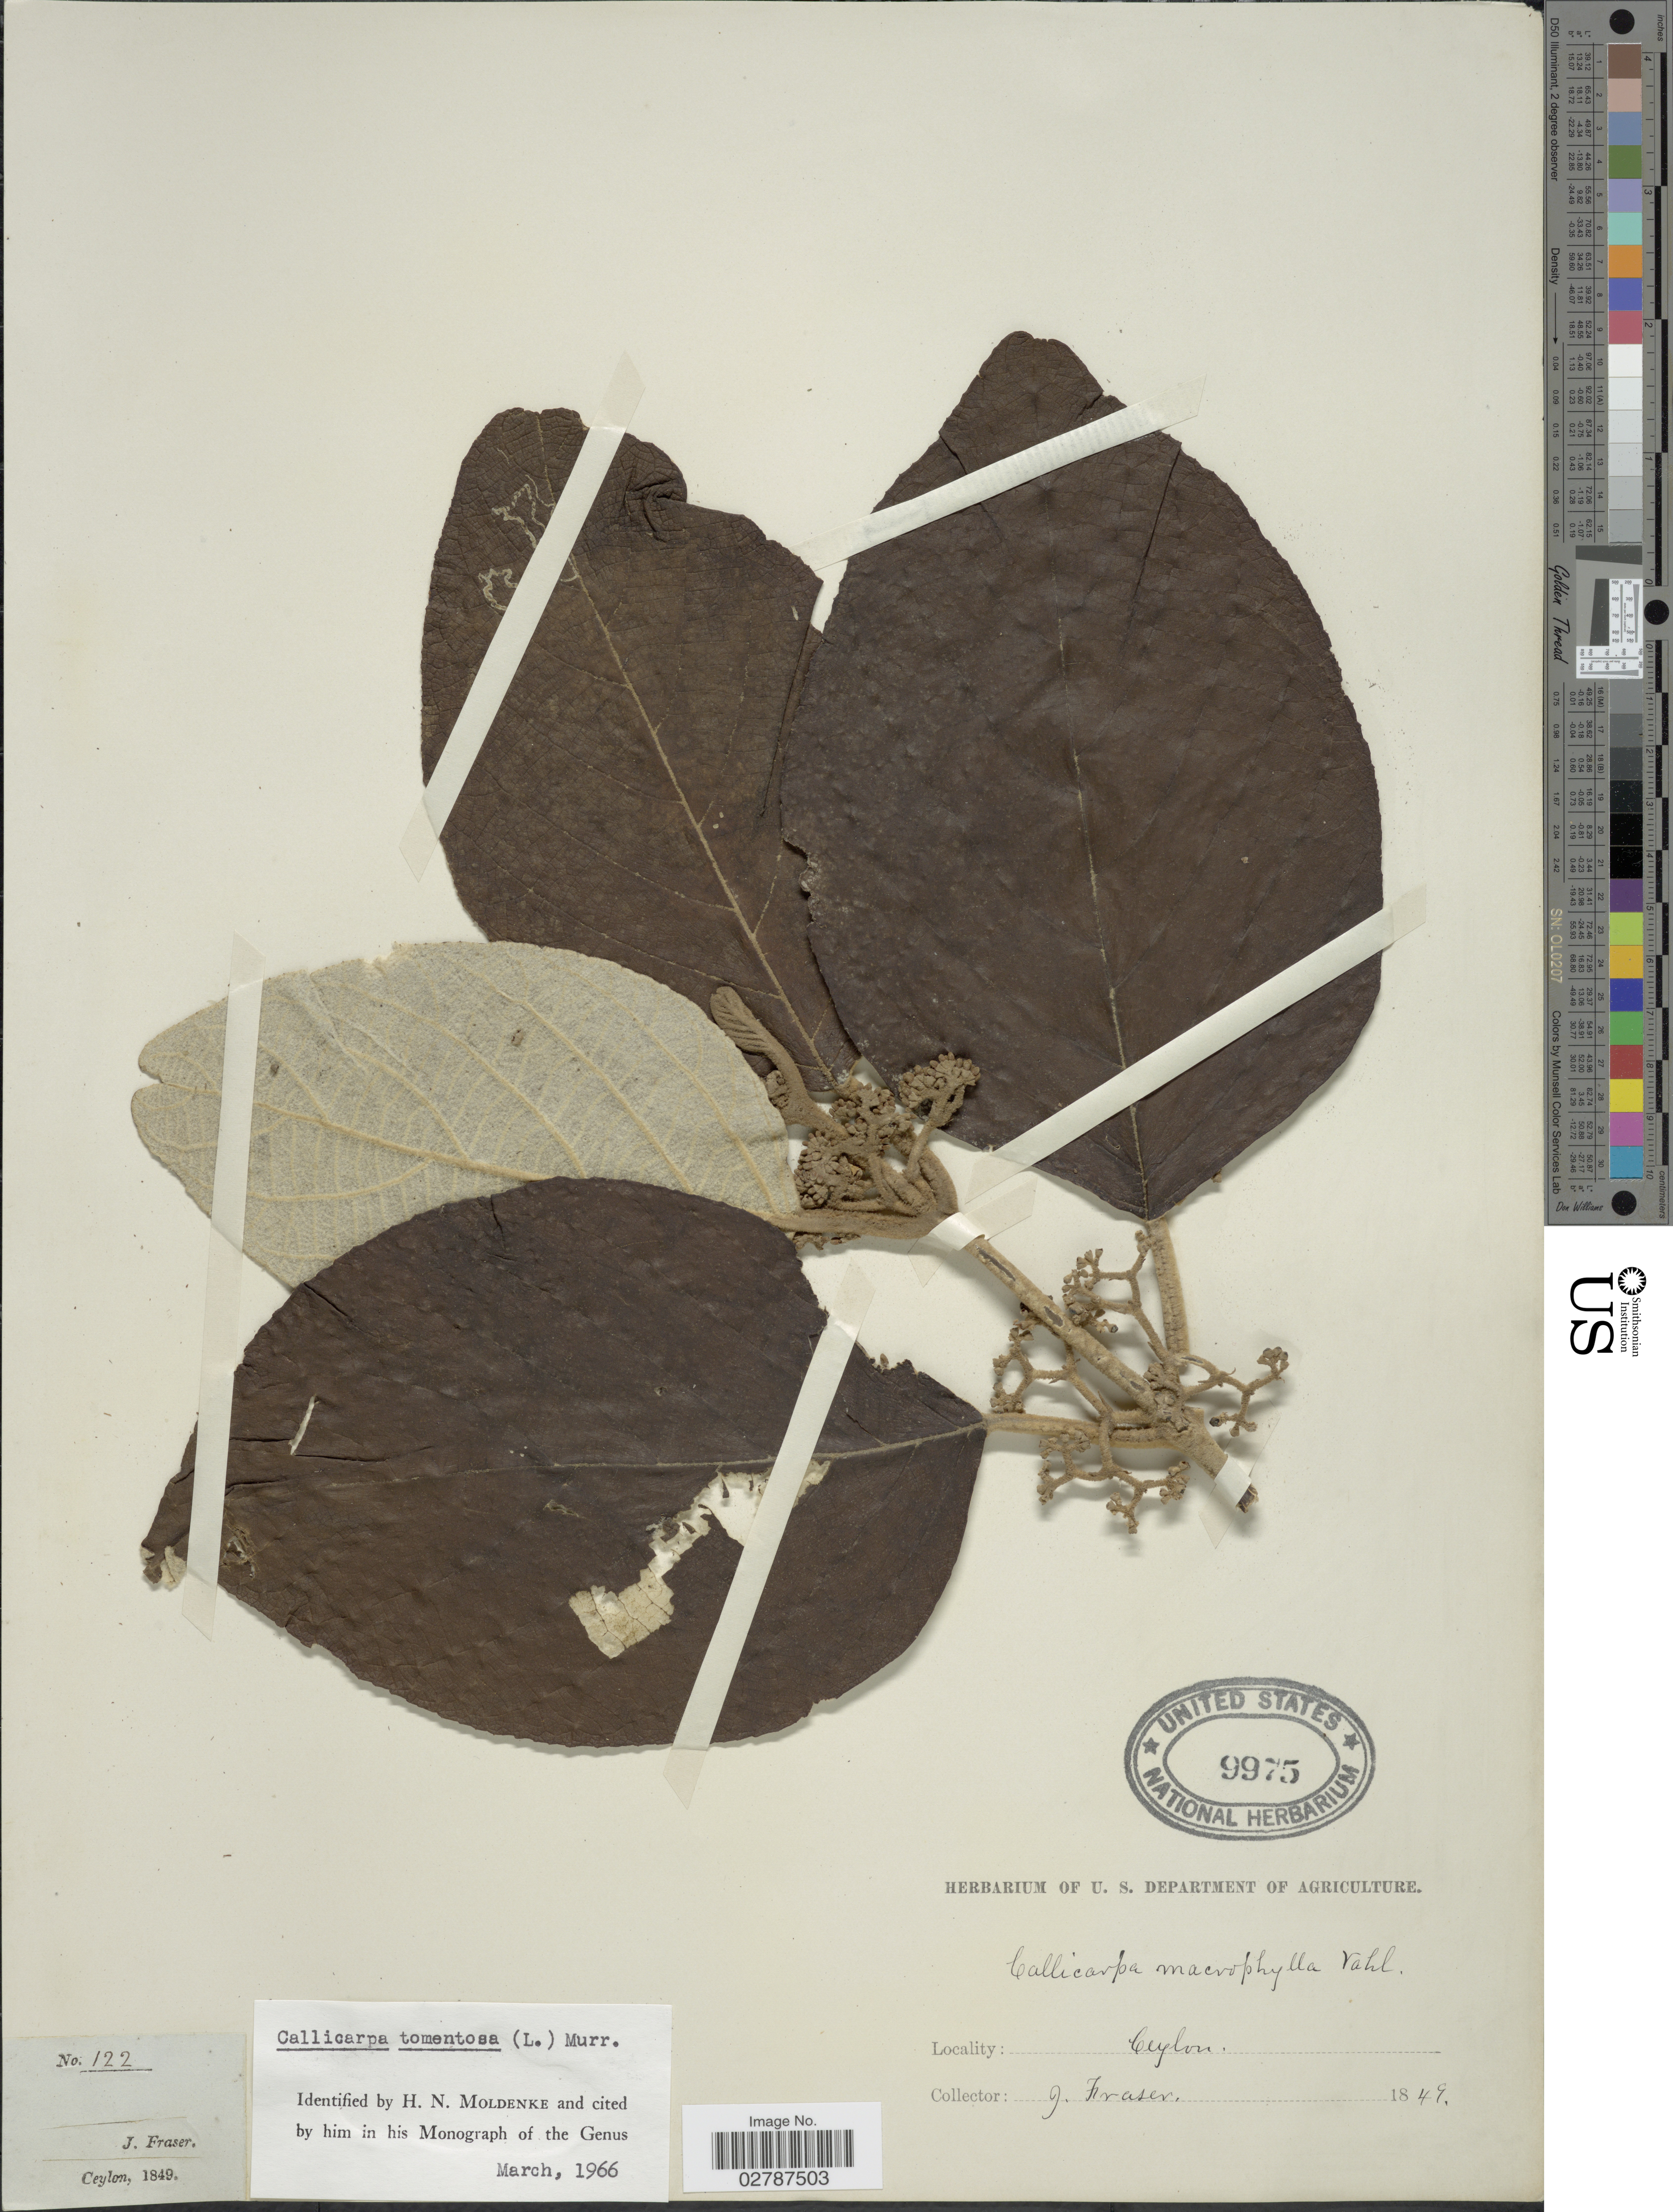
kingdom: Plantae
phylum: Tracheophyta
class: Magnoliopsida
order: Lamiales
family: Lamiaceae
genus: Callicarpa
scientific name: Callicarpa tomentosa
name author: (L.) L.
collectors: J. Fraser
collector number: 122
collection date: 1849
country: Sri Lanka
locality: Ceylon.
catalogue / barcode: US 9975